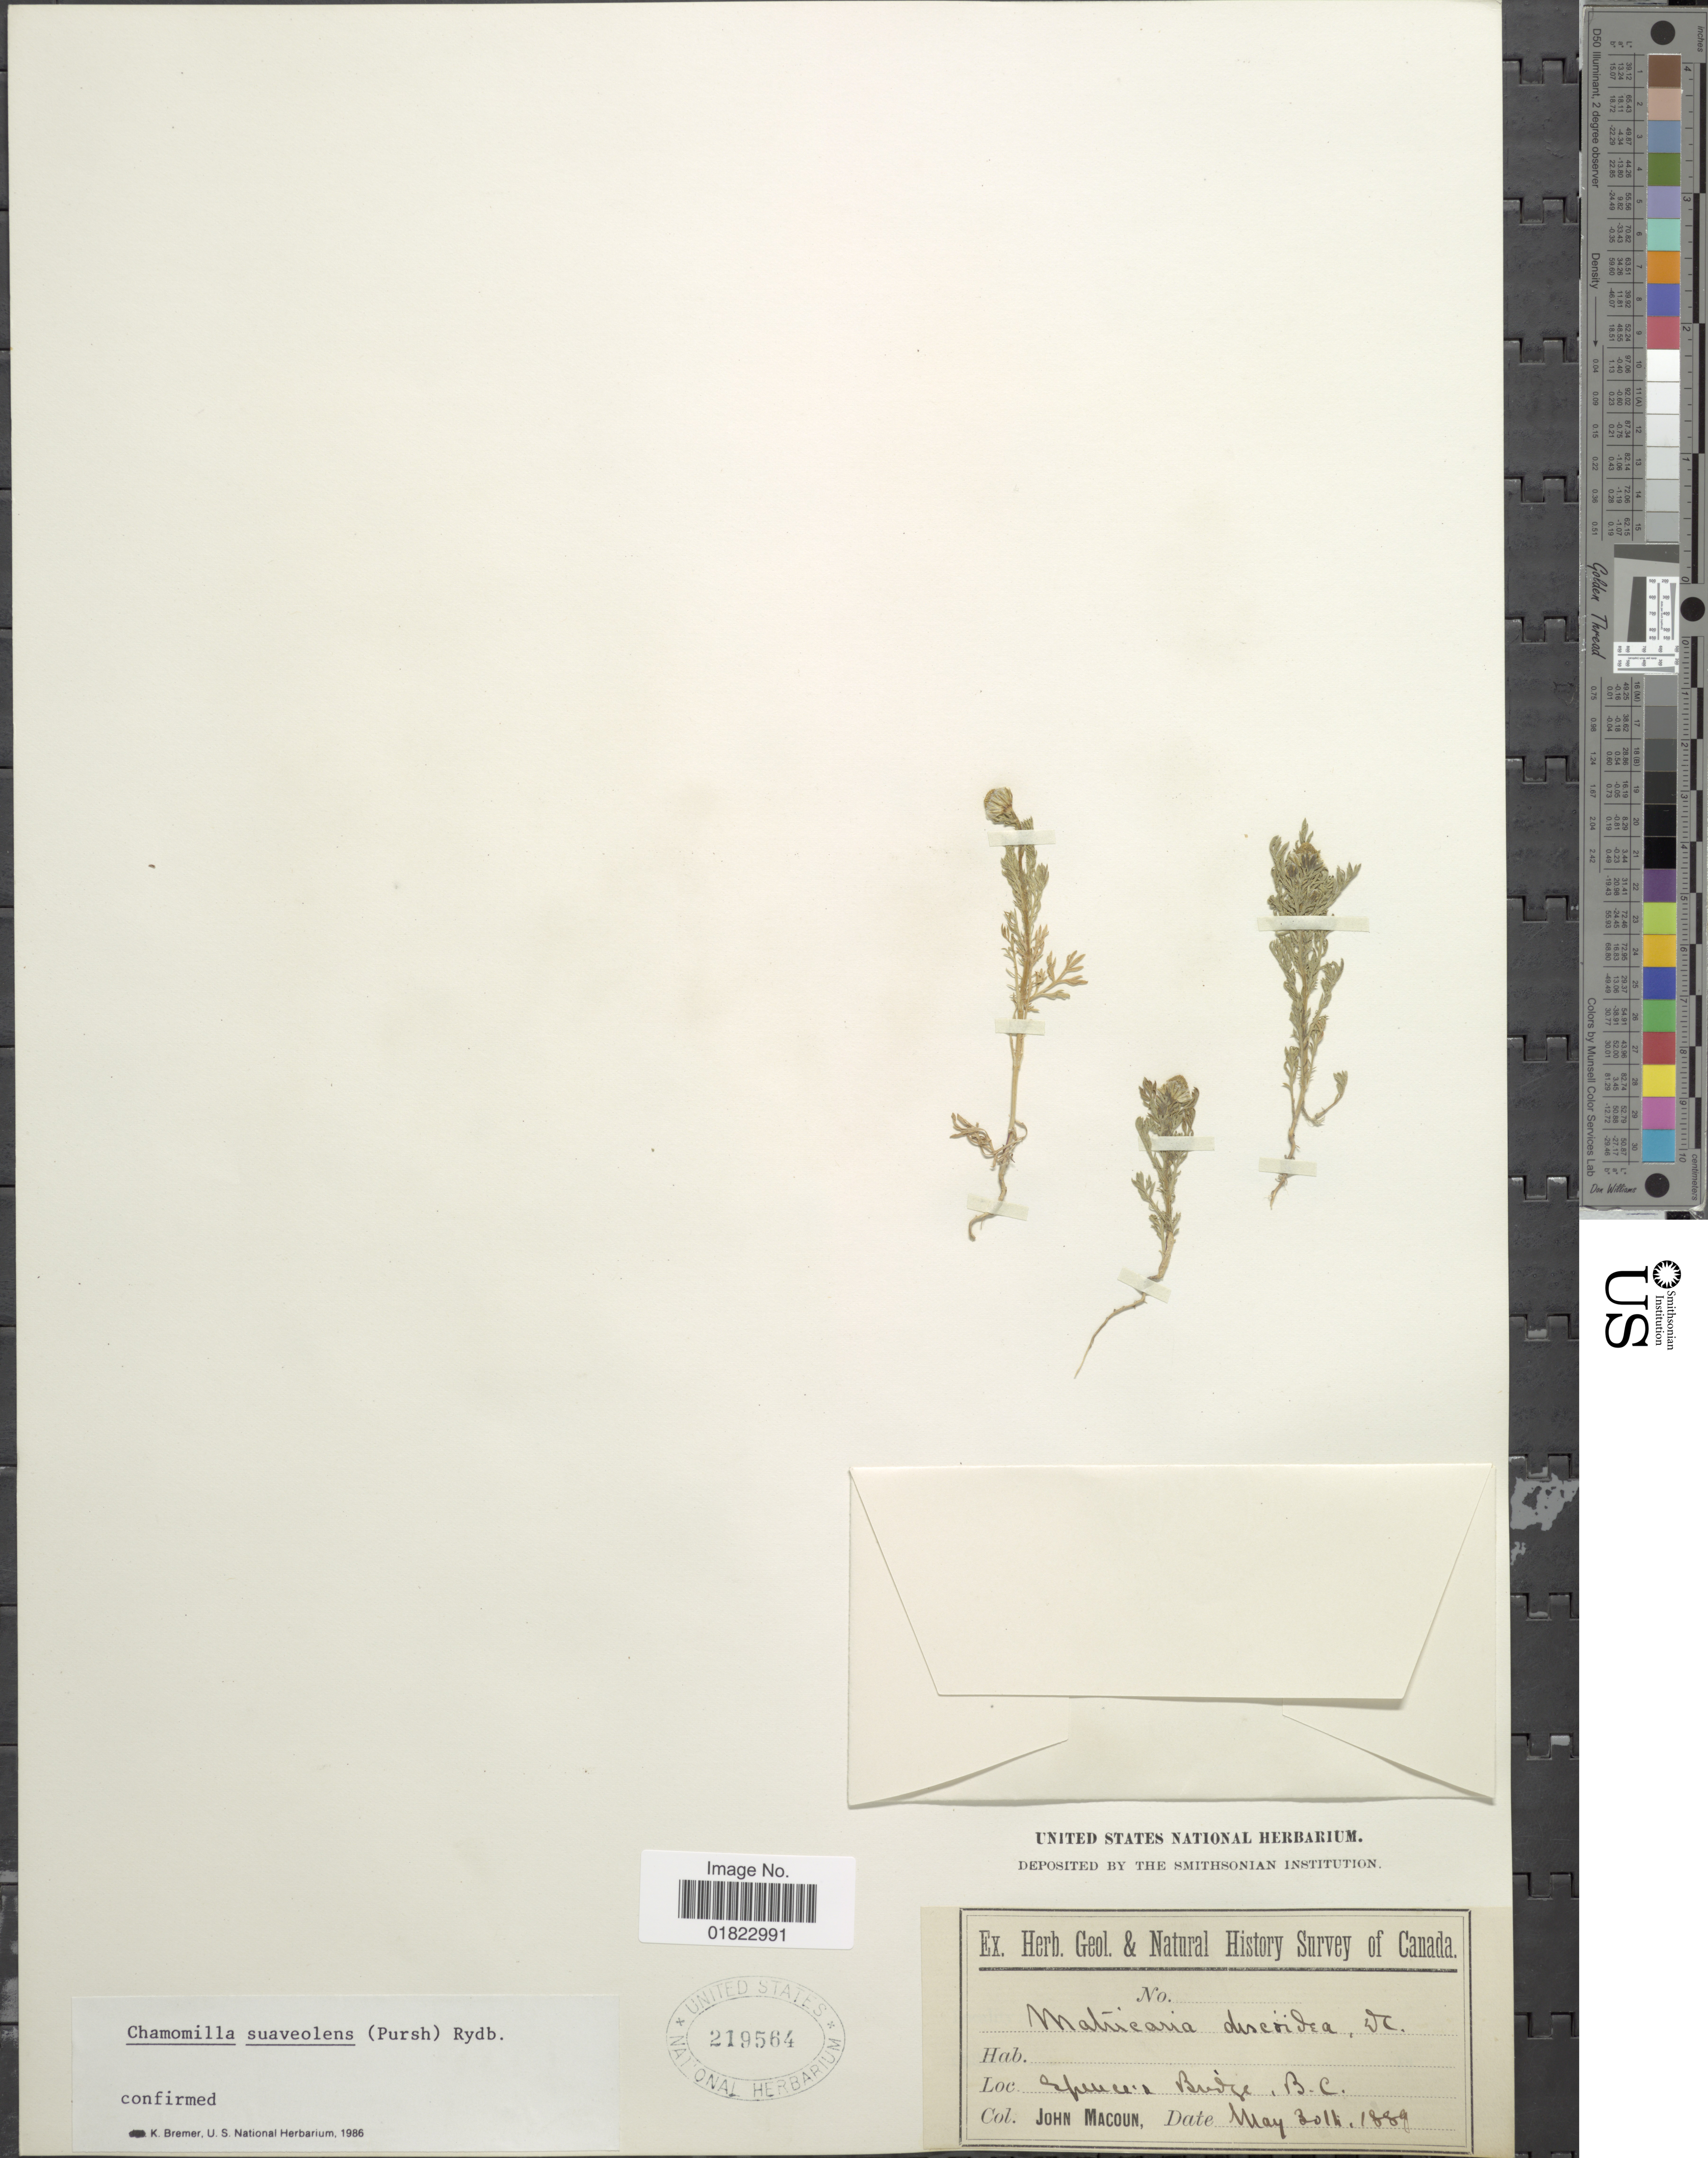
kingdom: Plantae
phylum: Tracheophyta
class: Magnoliopsida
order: Asterales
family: Asteraceae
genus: Matricaria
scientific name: Matricaria matricarioides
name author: (Less.) Porter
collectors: J. Macoun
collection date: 1889-05-30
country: Canada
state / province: British Columbia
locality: Spencer's Bridge, B. C.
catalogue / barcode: US 219564